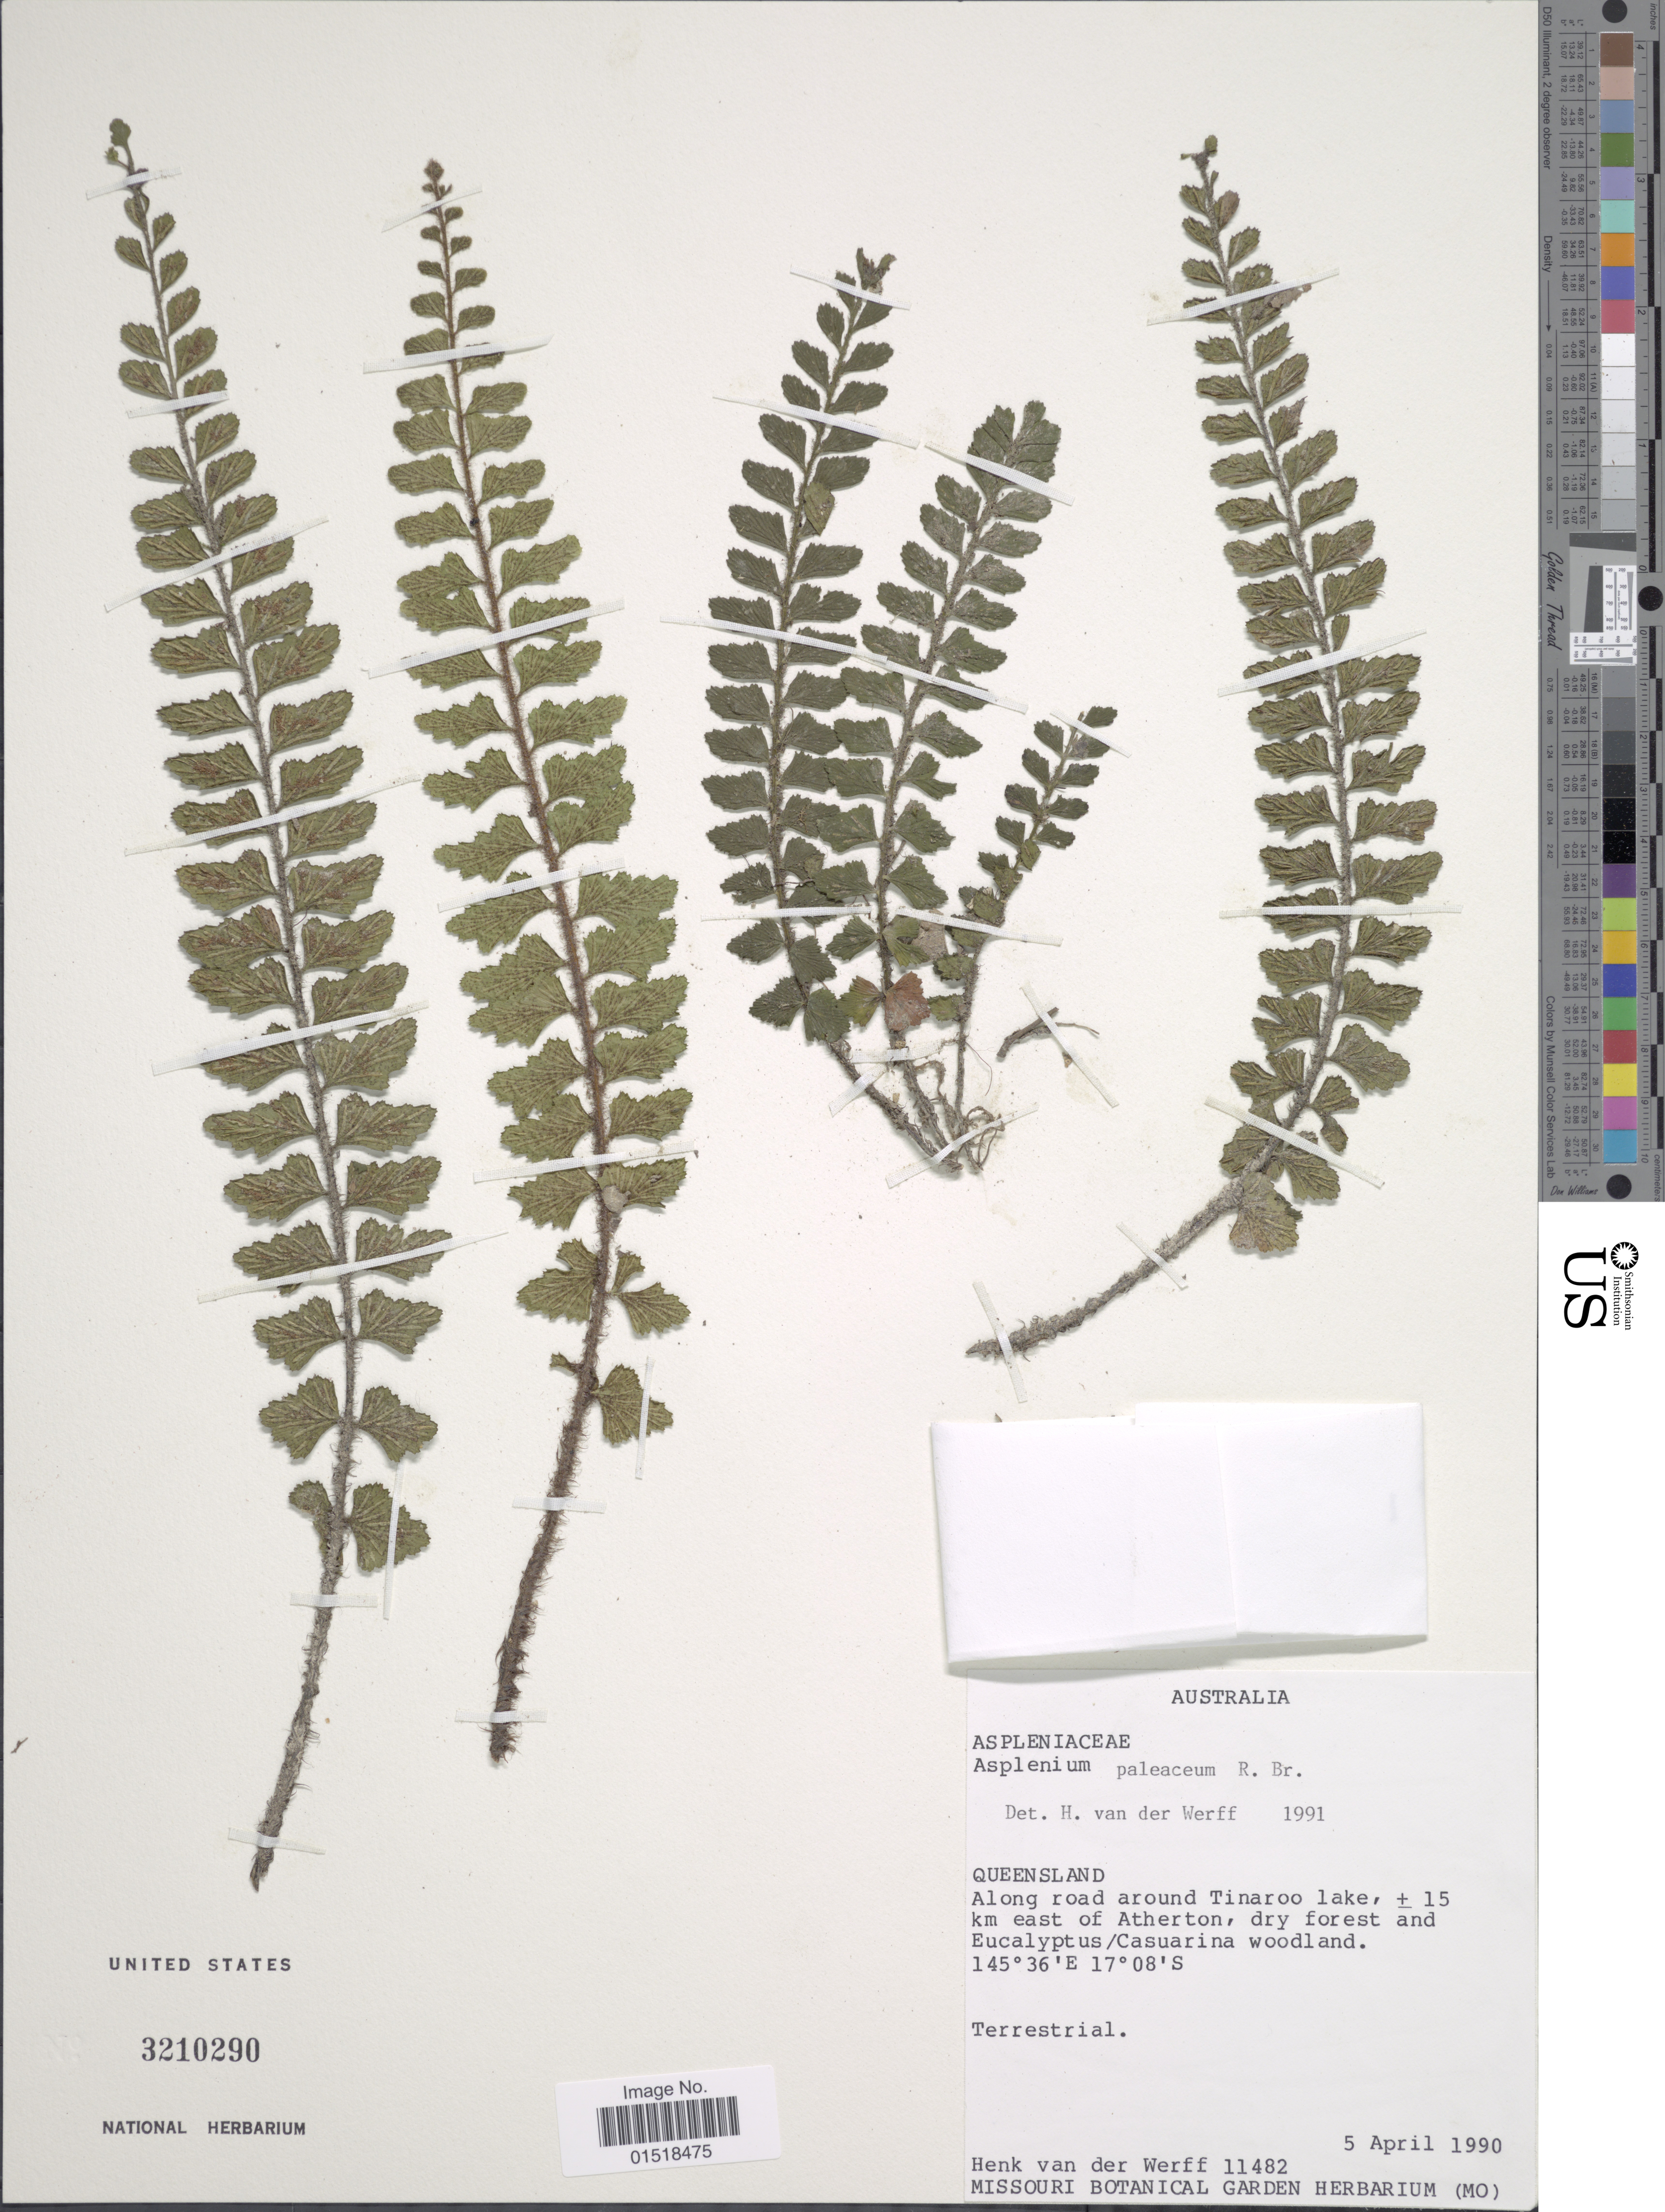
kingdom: Plantae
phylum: Tracheophyta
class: Polypodiopsida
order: Polypodiales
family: Aspleniaceae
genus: Asplenium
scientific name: Asplenium paleaceum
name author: R. Br.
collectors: H. van der Werff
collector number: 11482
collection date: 1990-04-05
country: Australia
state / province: Queensland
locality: Along road around Tinaroo lake, ± 15 km east of Atherton.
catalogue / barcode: US 3210290